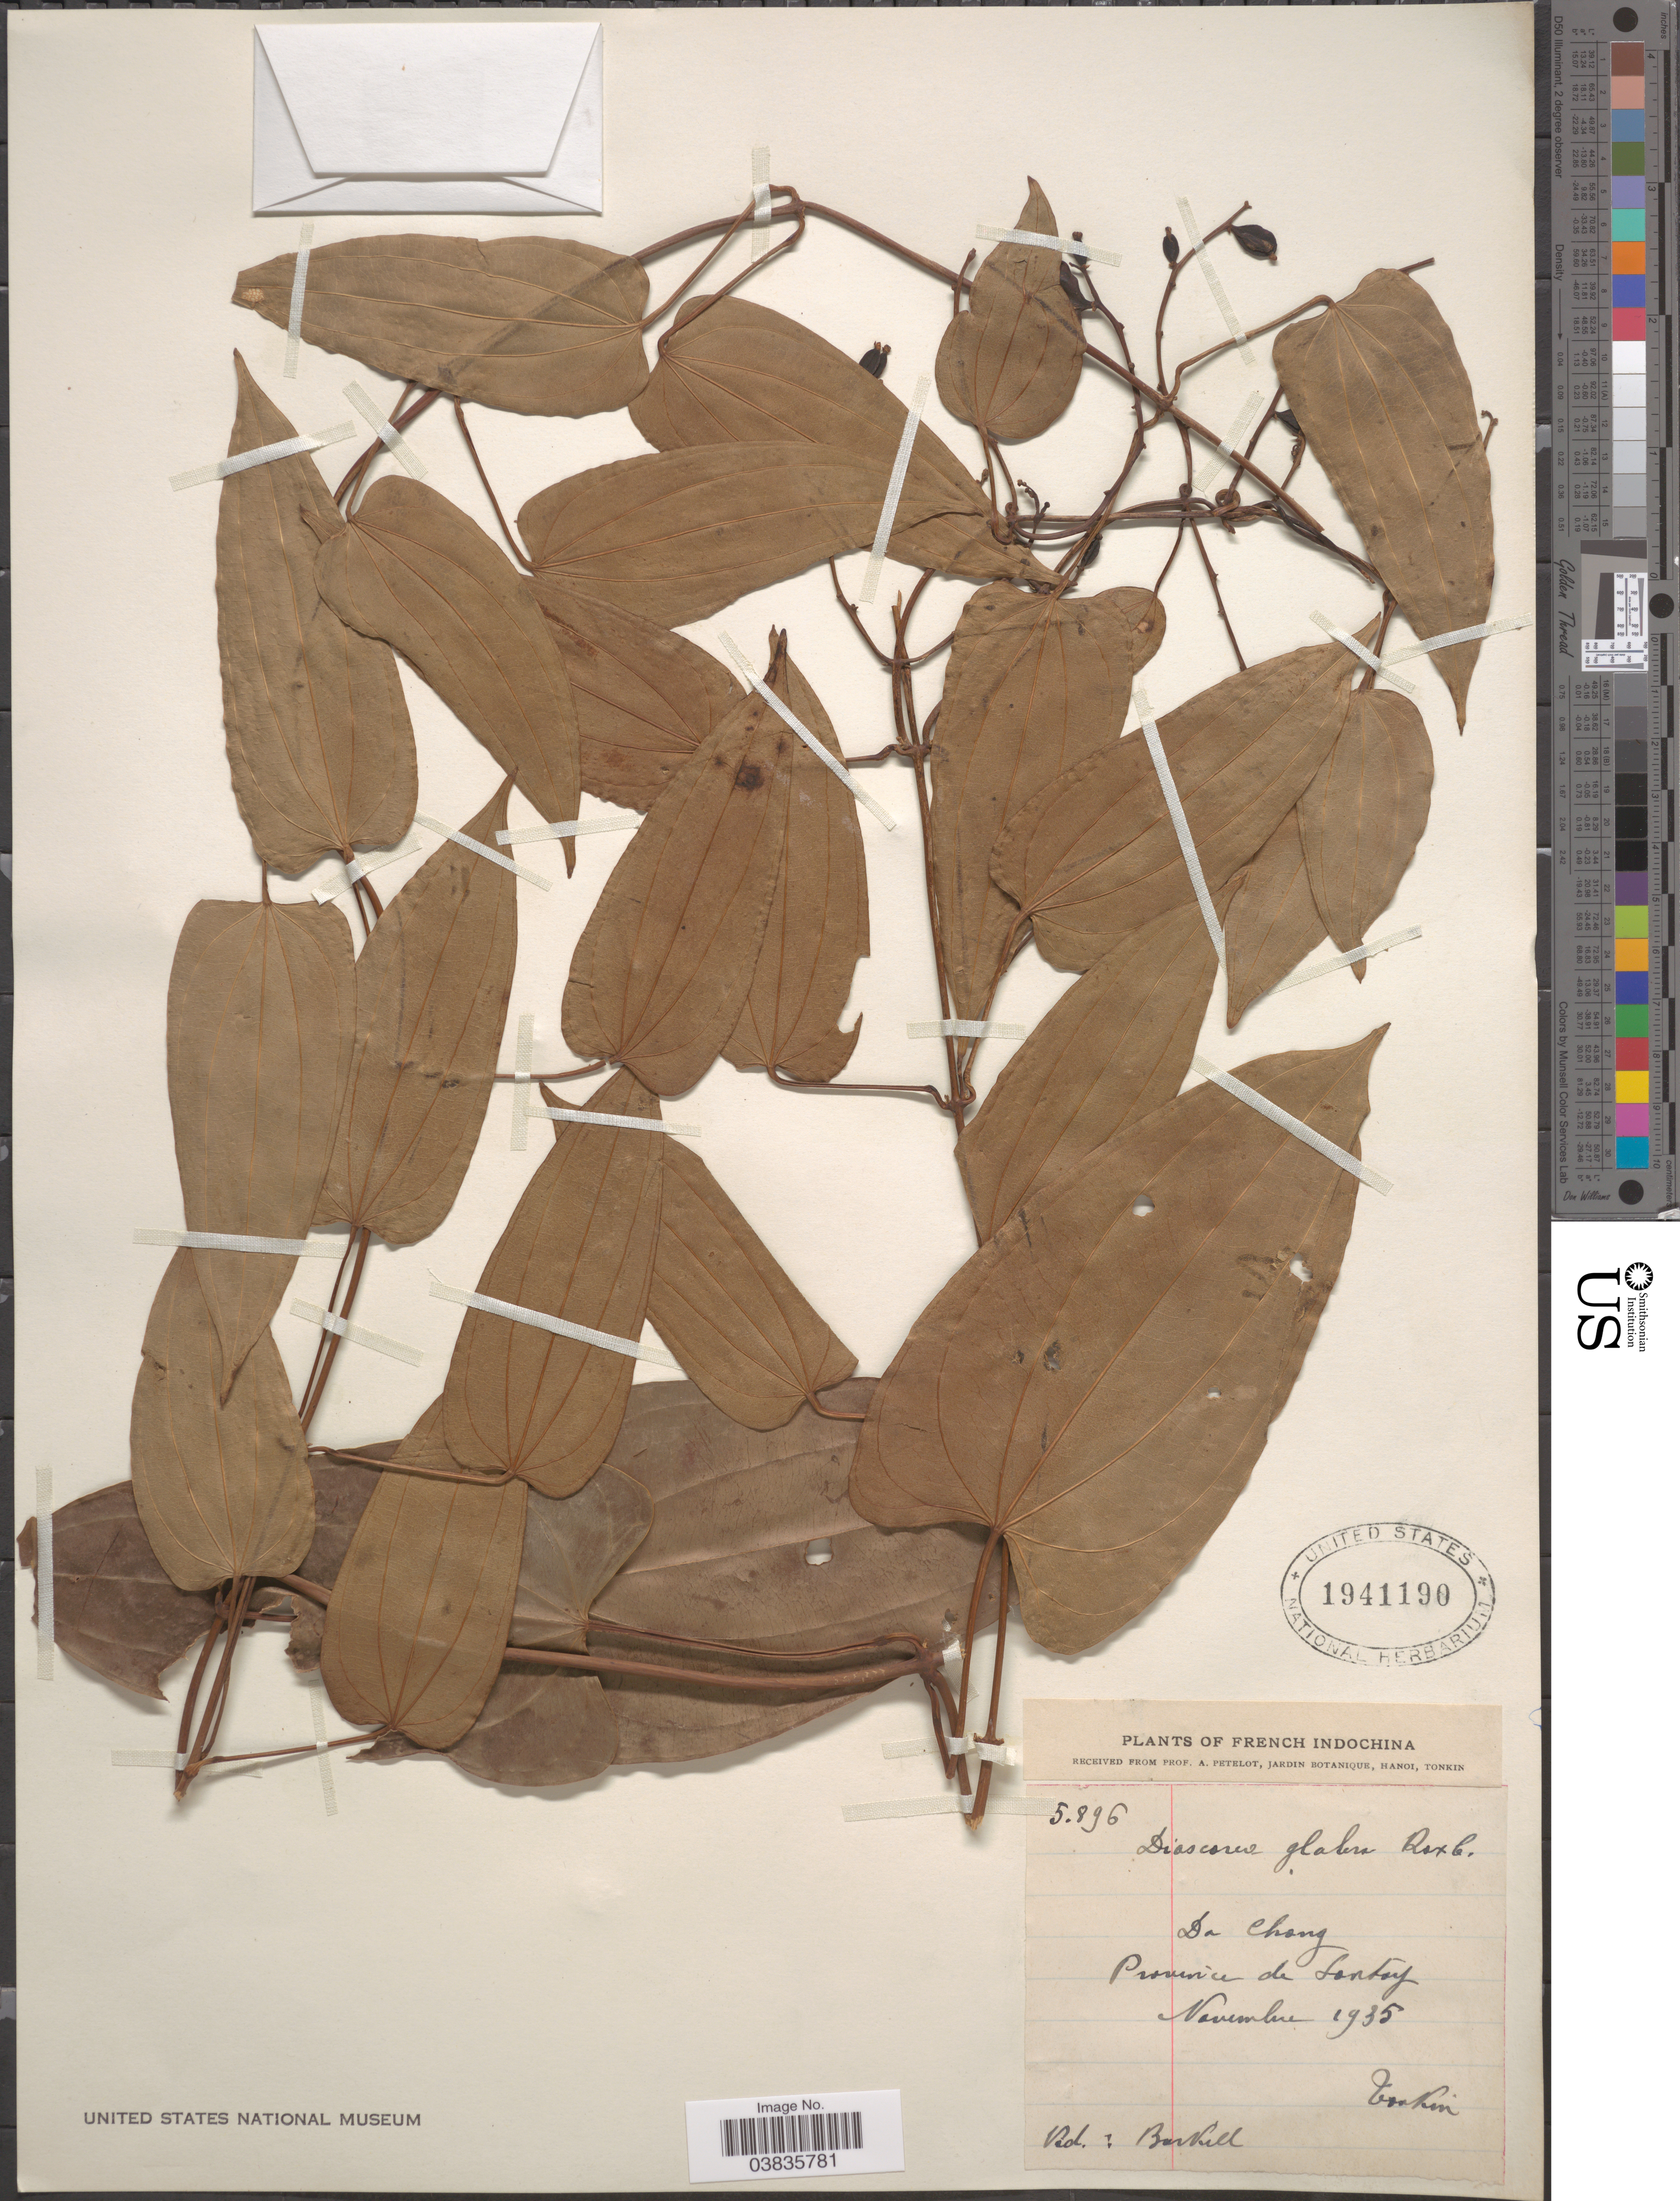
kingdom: Plantae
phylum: Tracheophyta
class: Liliopsida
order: Dioscoreales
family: Dioscoreaceae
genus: Dioscorea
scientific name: Dioscorea glabra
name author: Roxb.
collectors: P. A. Pételot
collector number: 5896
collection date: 1935-11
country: Vietnam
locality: French Indochina. Da Chong. Province de Sontoy.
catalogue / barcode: US 1941190